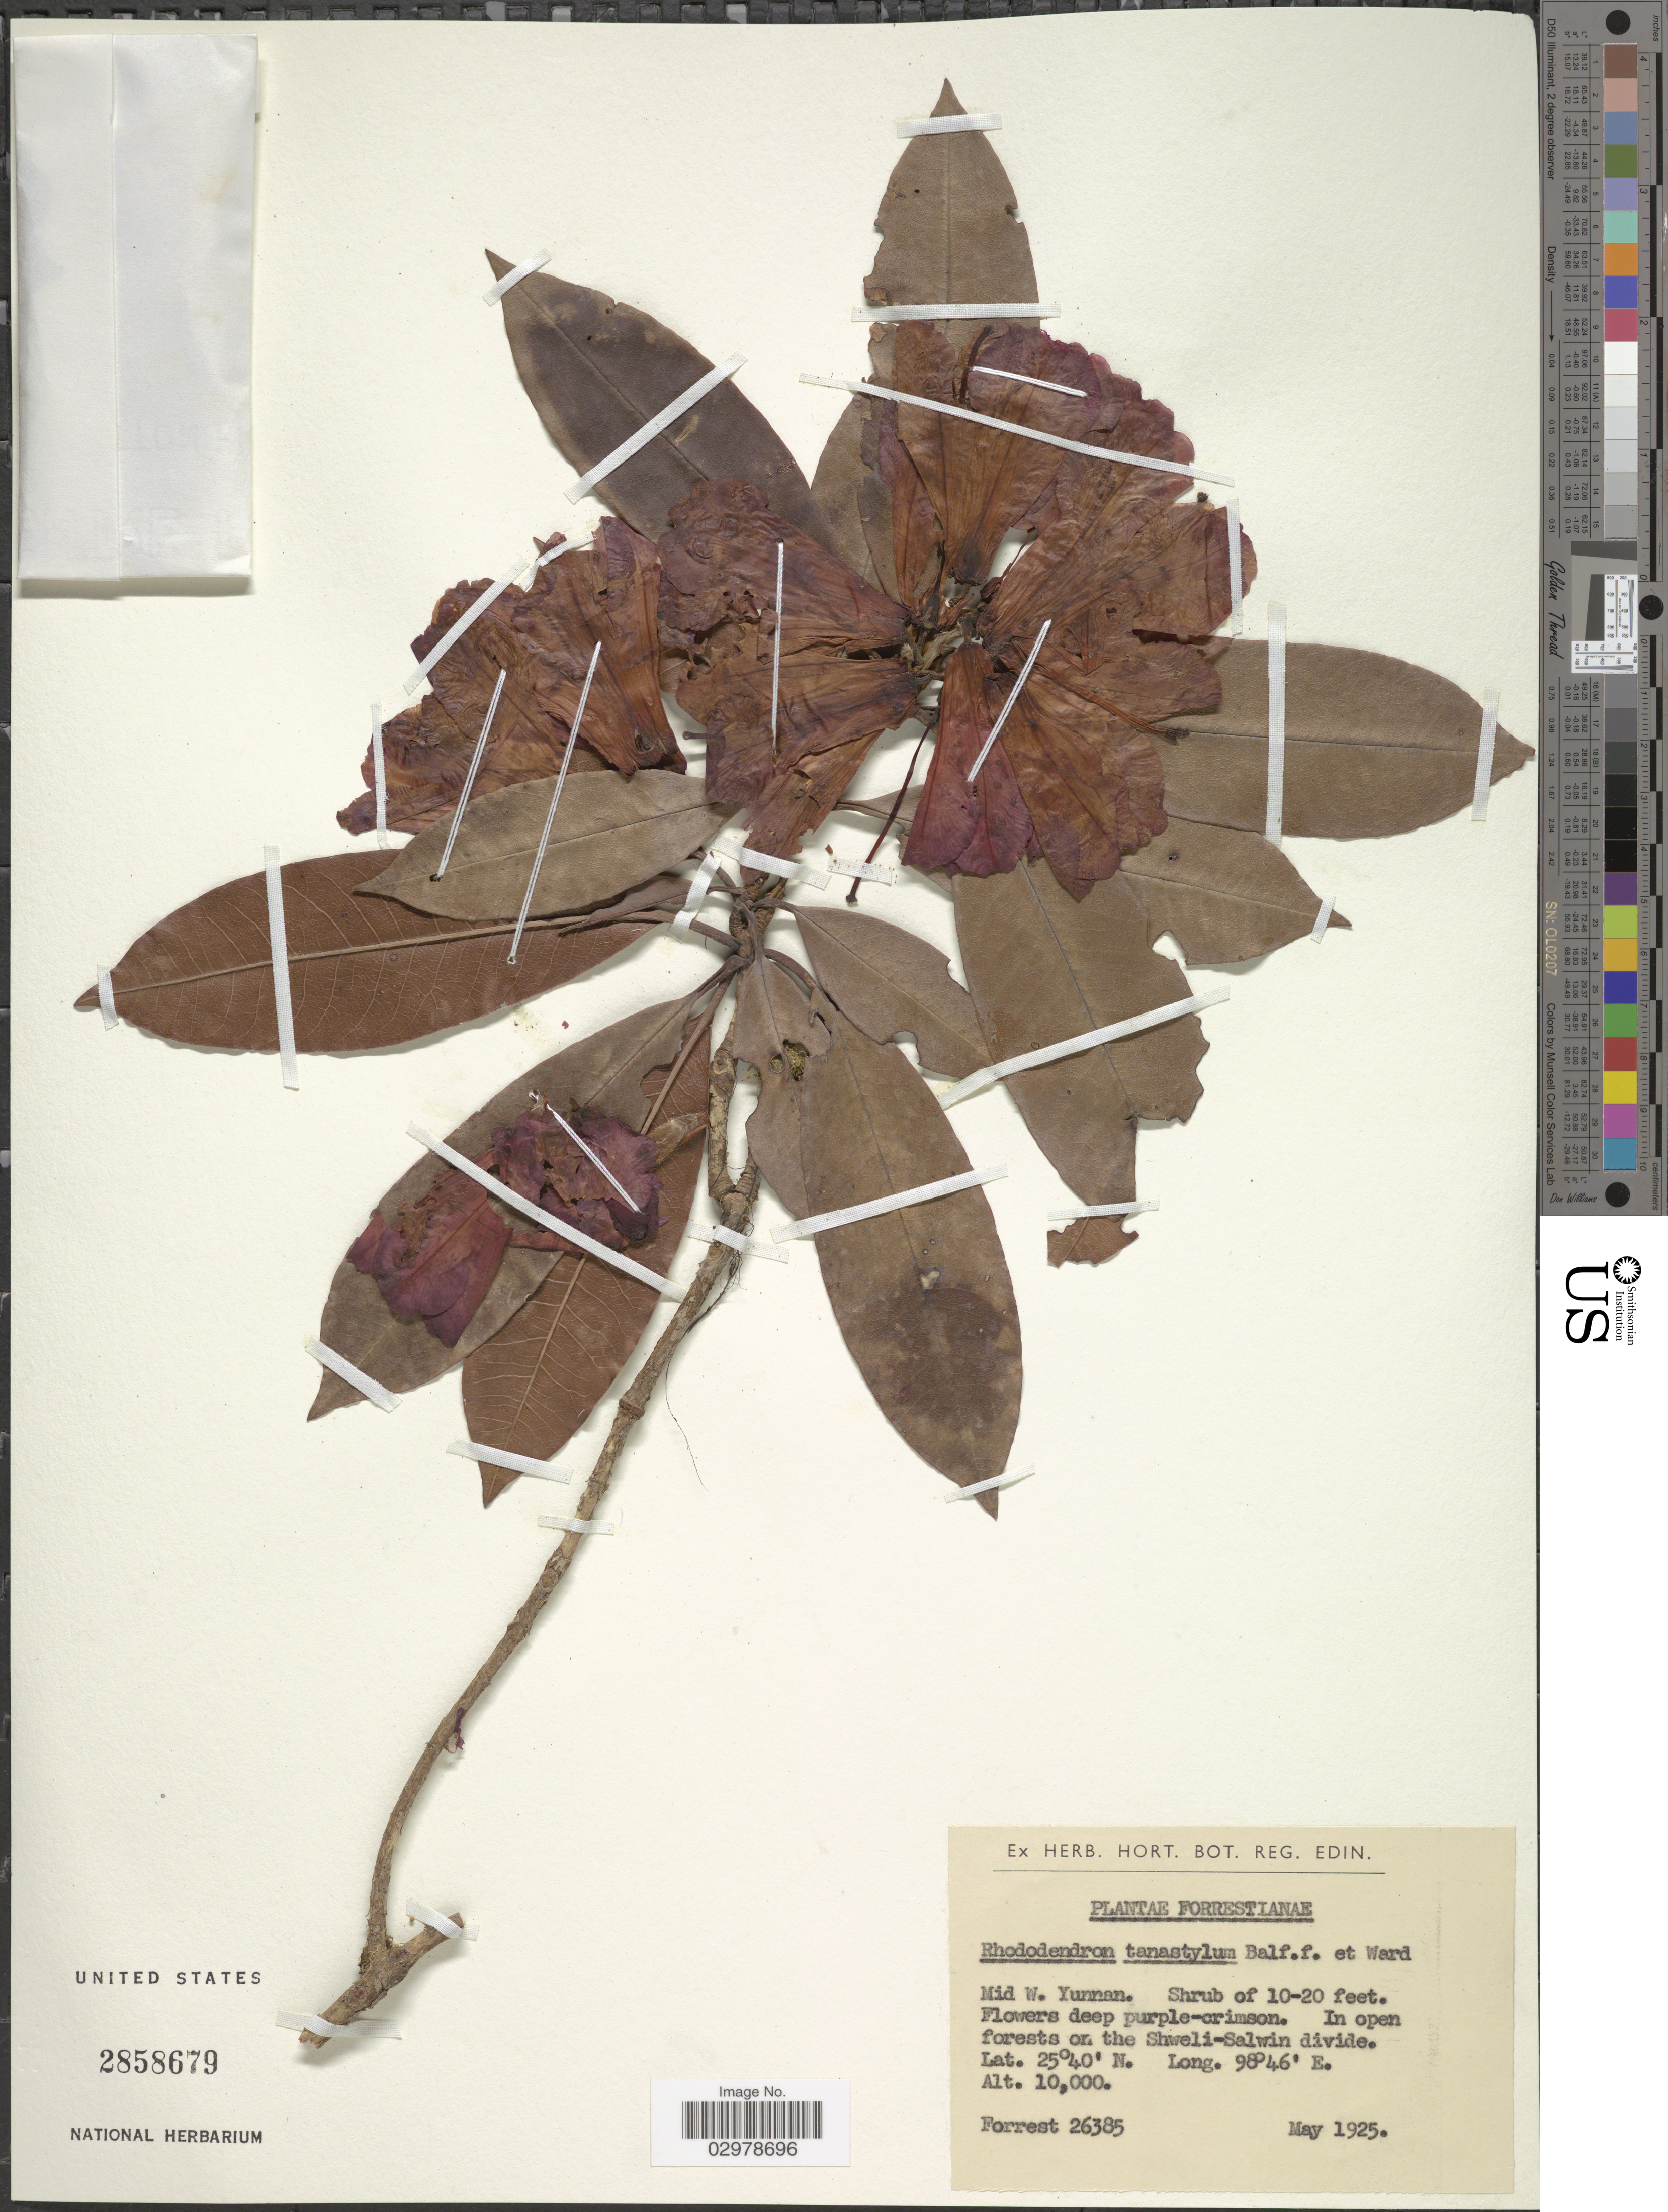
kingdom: Plantae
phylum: Tracheophyta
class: Magnoliopsida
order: Ericales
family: Ericaceae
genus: Rhododendron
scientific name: Rhododendron tanastylum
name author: Balf. f. & Kingdon-Ward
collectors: -. Forrest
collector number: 26385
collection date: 1925-05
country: China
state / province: Yunnan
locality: Mid W. Yunnan. On the Shweli-Salwin divide.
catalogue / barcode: US 2858679